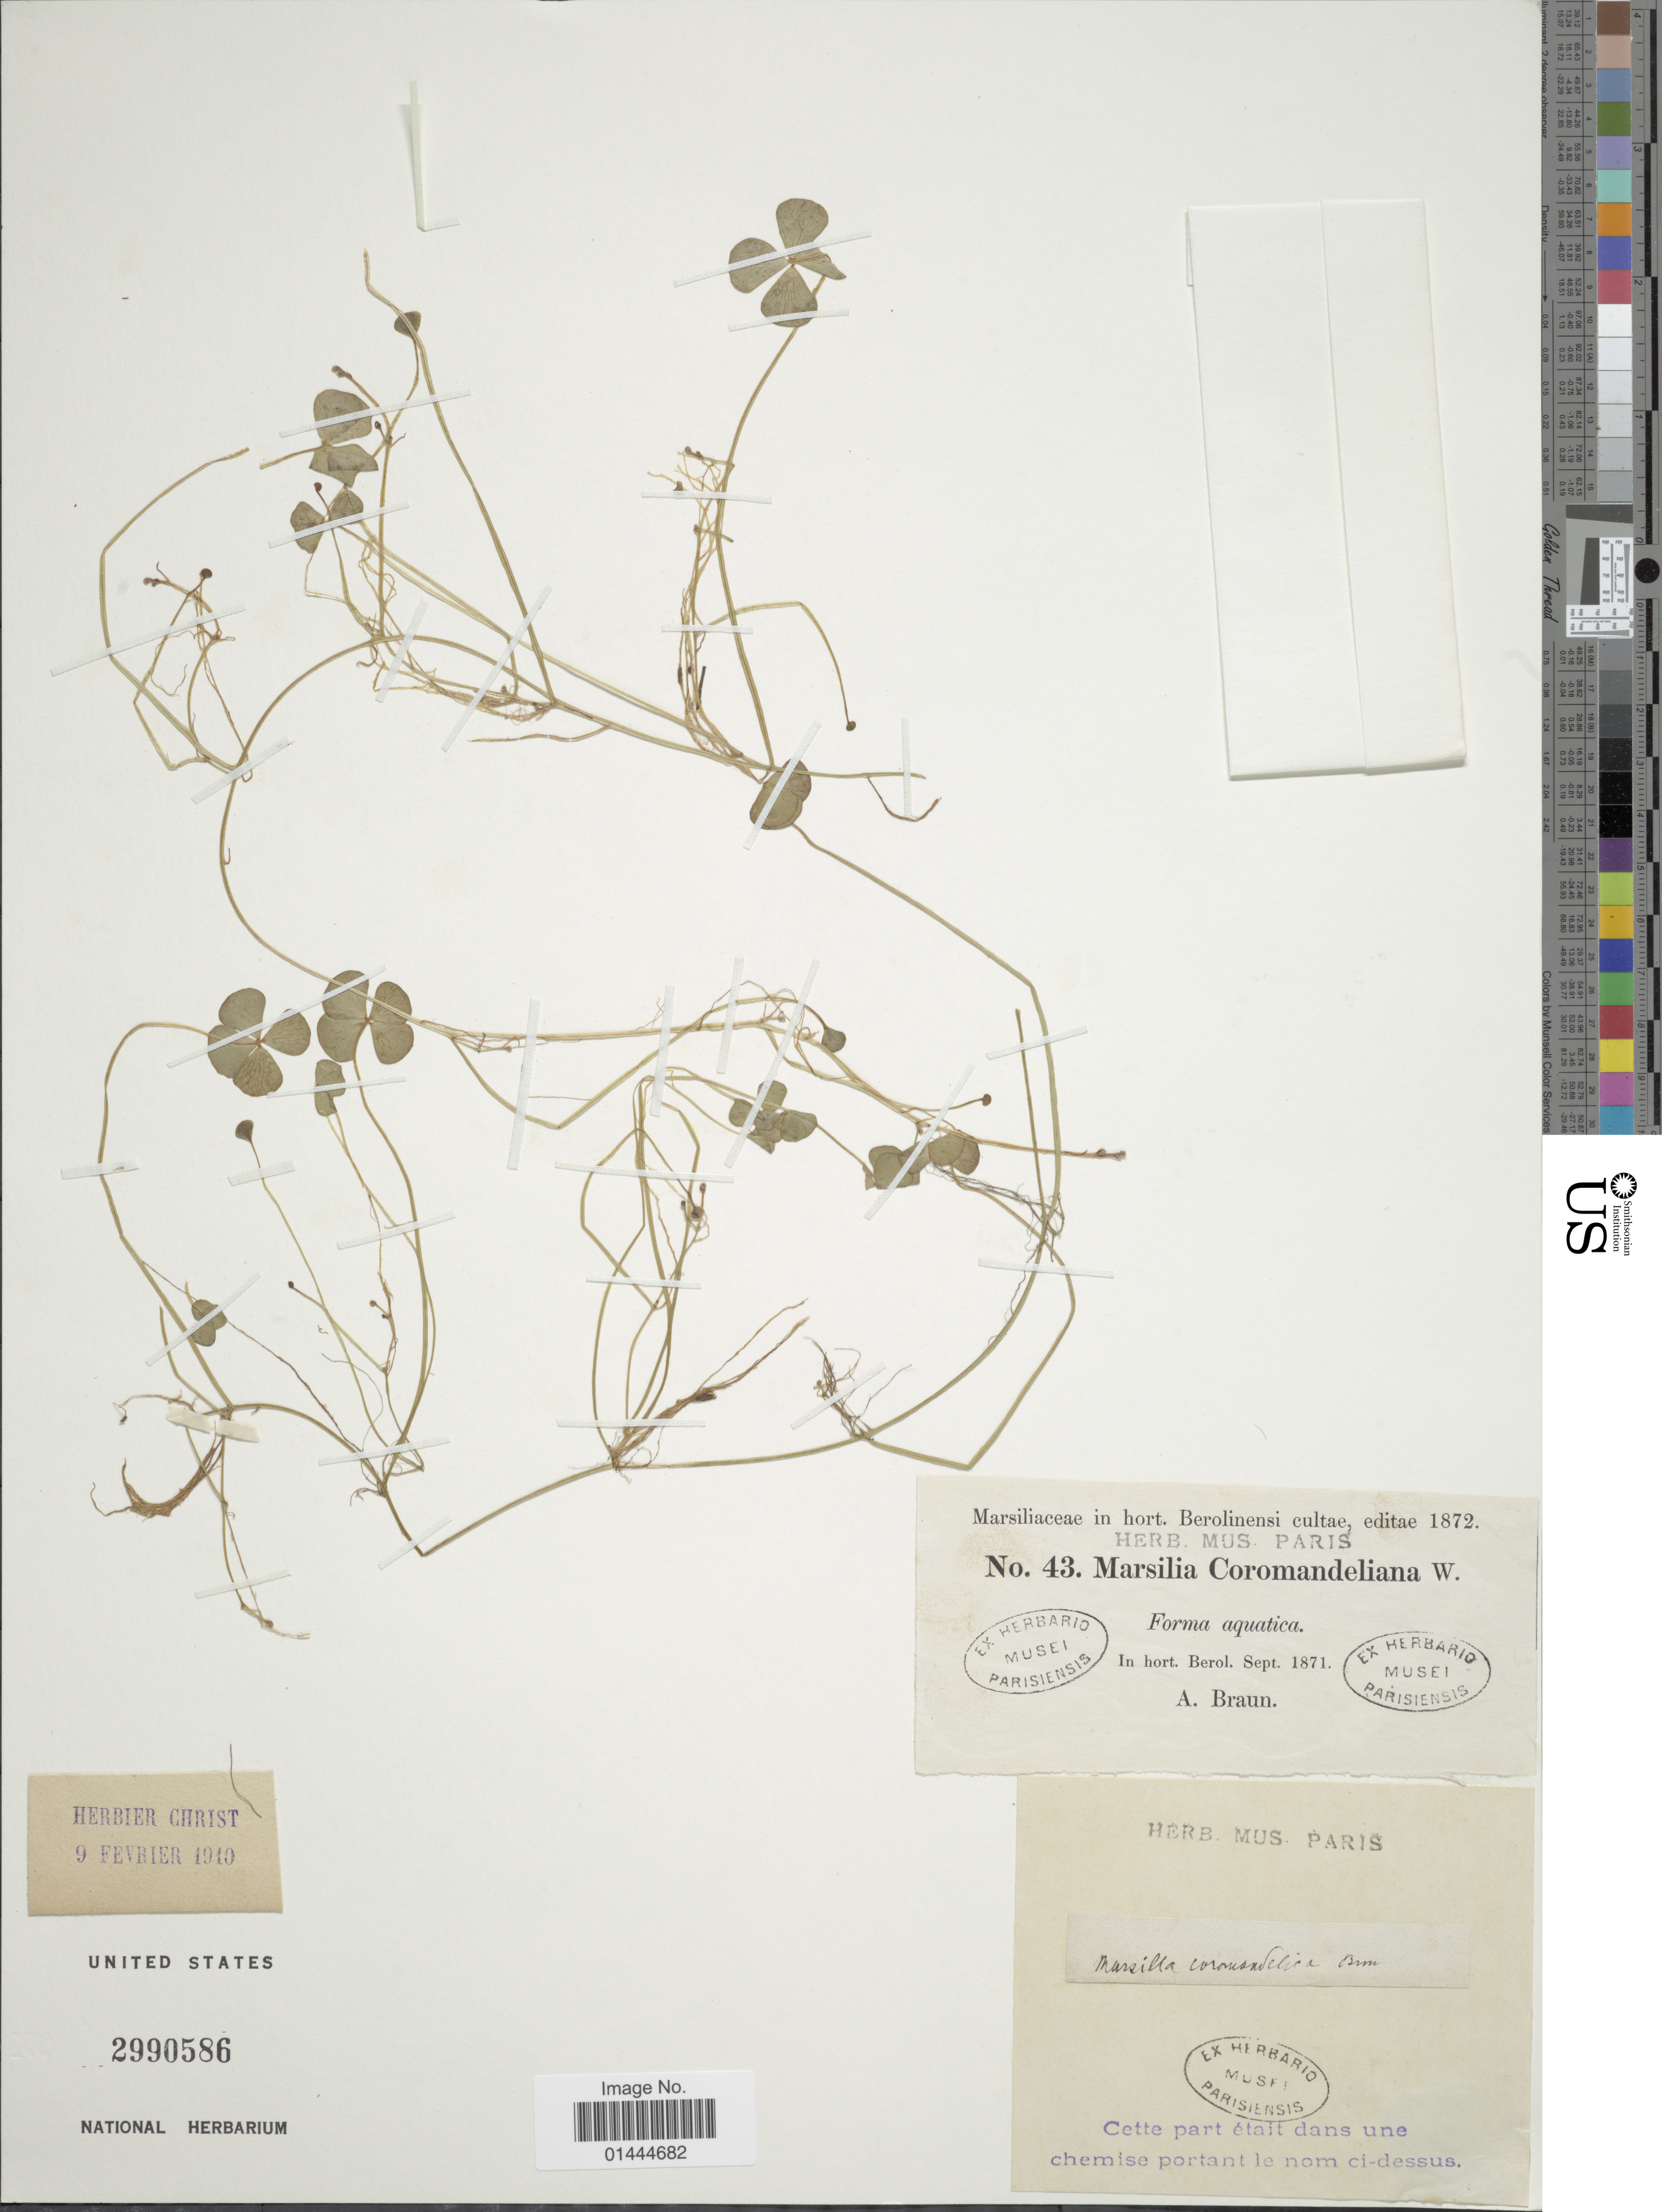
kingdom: Plantae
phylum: Tracheophyta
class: Polypodiopsida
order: Salviniales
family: Marsileaceae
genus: Marsilea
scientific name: Marsilea coromandeliana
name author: Willd.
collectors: A. Braun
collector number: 43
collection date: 1871-09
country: Germany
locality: In horto Berolinensi cultae.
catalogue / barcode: US 2990586